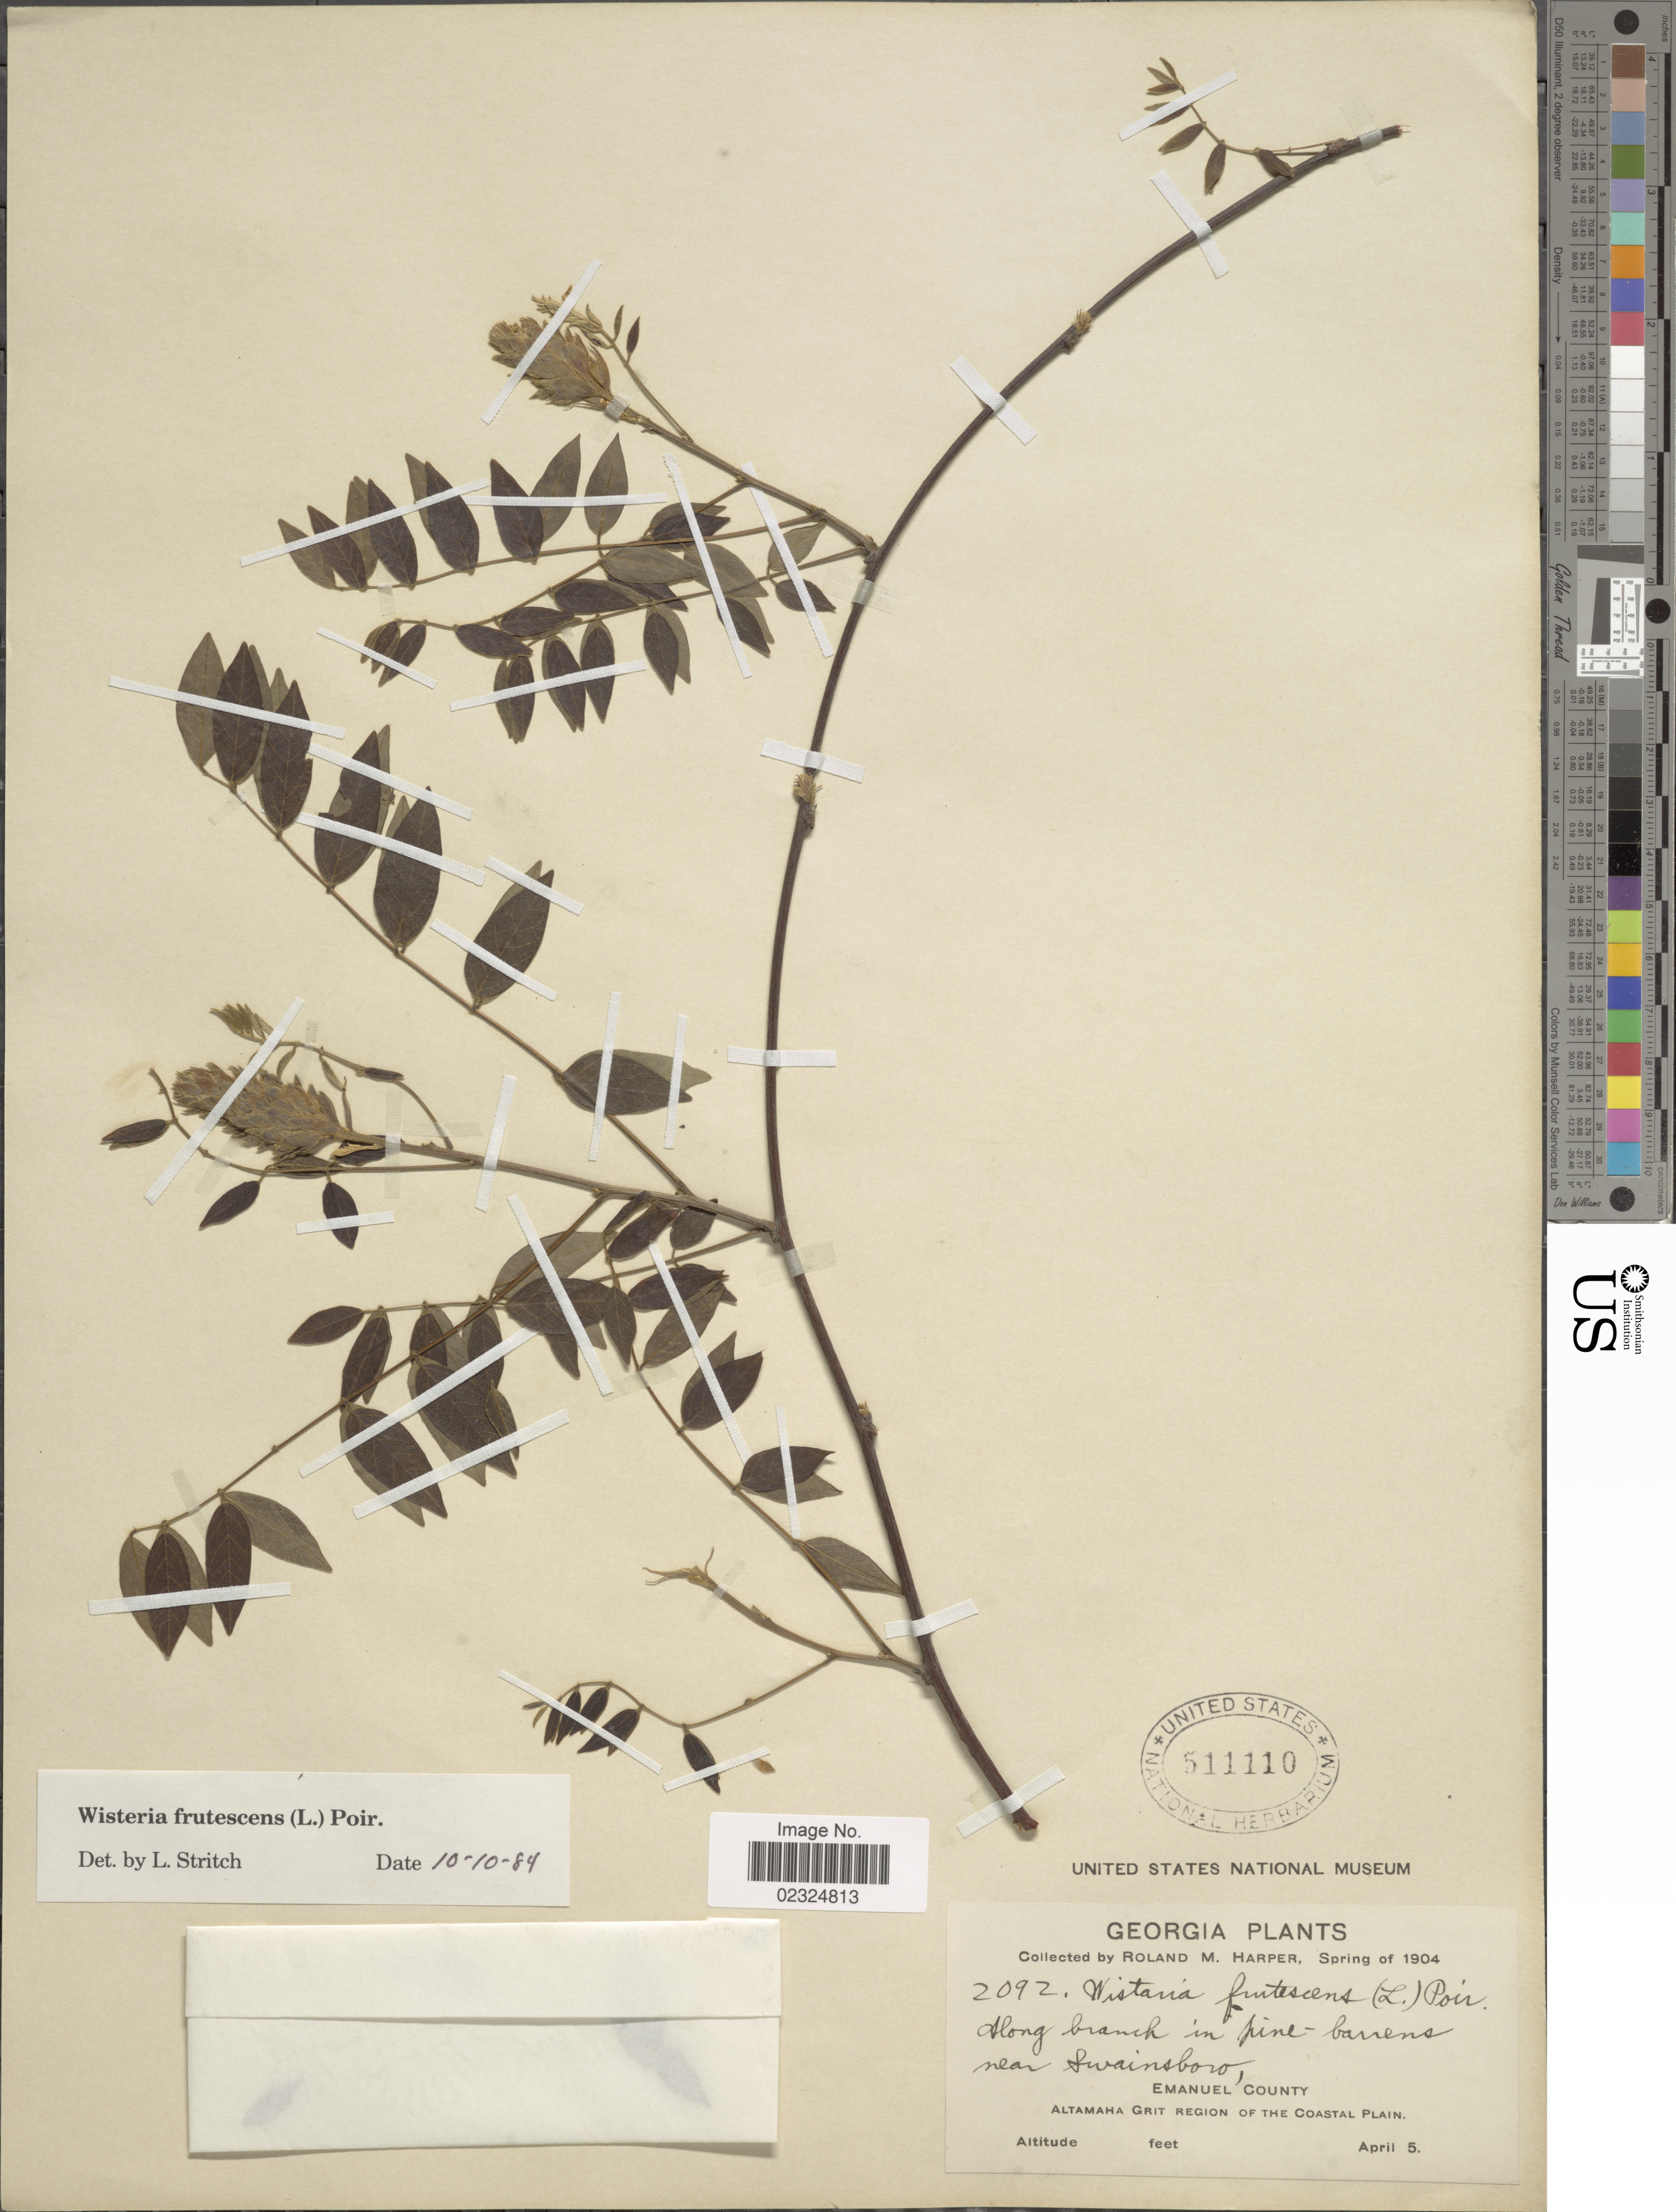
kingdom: Plantae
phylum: Tracheophyta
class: Magnoliopsida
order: Fabales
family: Fabaceae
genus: Wisteria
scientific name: Wisteria frutescens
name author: (L.) Poir.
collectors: R. M. Harper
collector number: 2092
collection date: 1904-04-05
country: United States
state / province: Georgia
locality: Along branch in pine-barrens near Swainsboro, Emanuel County, Altamaha Grit Region of the Coastal Plain.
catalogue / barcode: US 511110